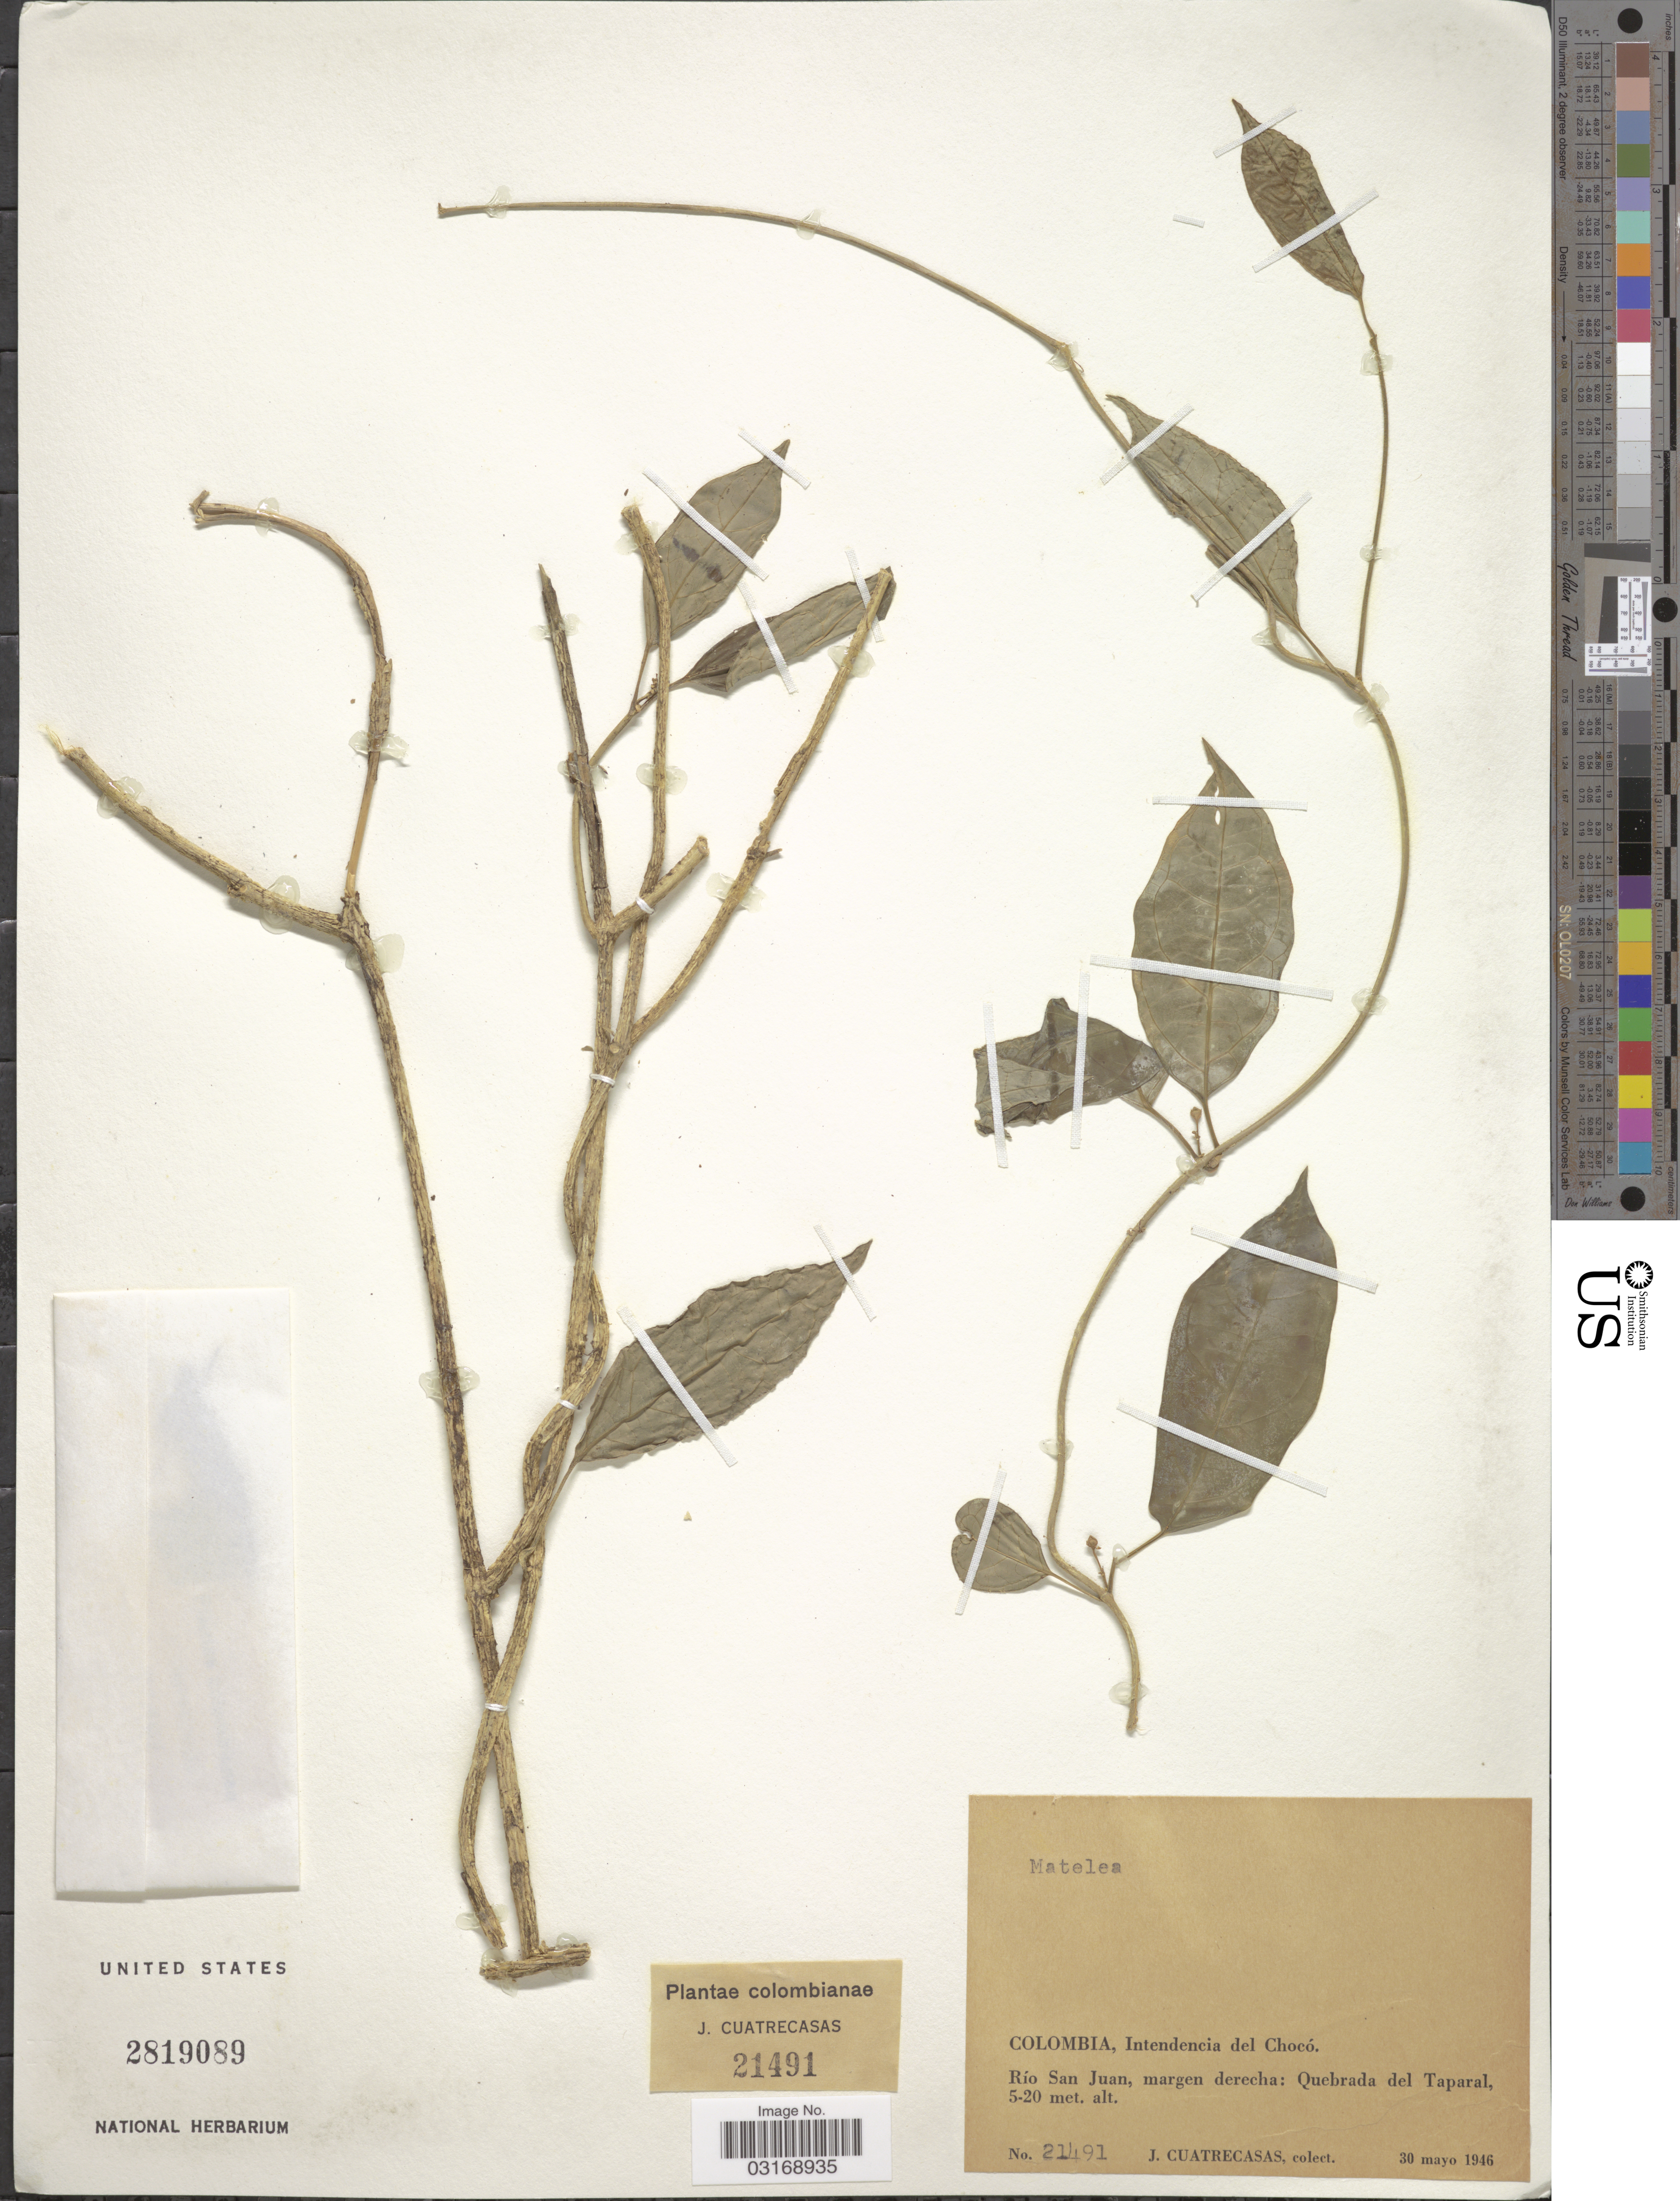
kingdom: Plantae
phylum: Tracheophyta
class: Magnoliopsida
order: Gentianales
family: Apocynaceae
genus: Matelea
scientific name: Matelea sp.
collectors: J. Cuatrecasas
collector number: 21491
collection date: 1946-05-30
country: Colombia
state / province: Chocó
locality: Intendencia del Chocó. Río San Juan, margen derecha: Quebrada del Taparal.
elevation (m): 5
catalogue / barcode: US 2819089